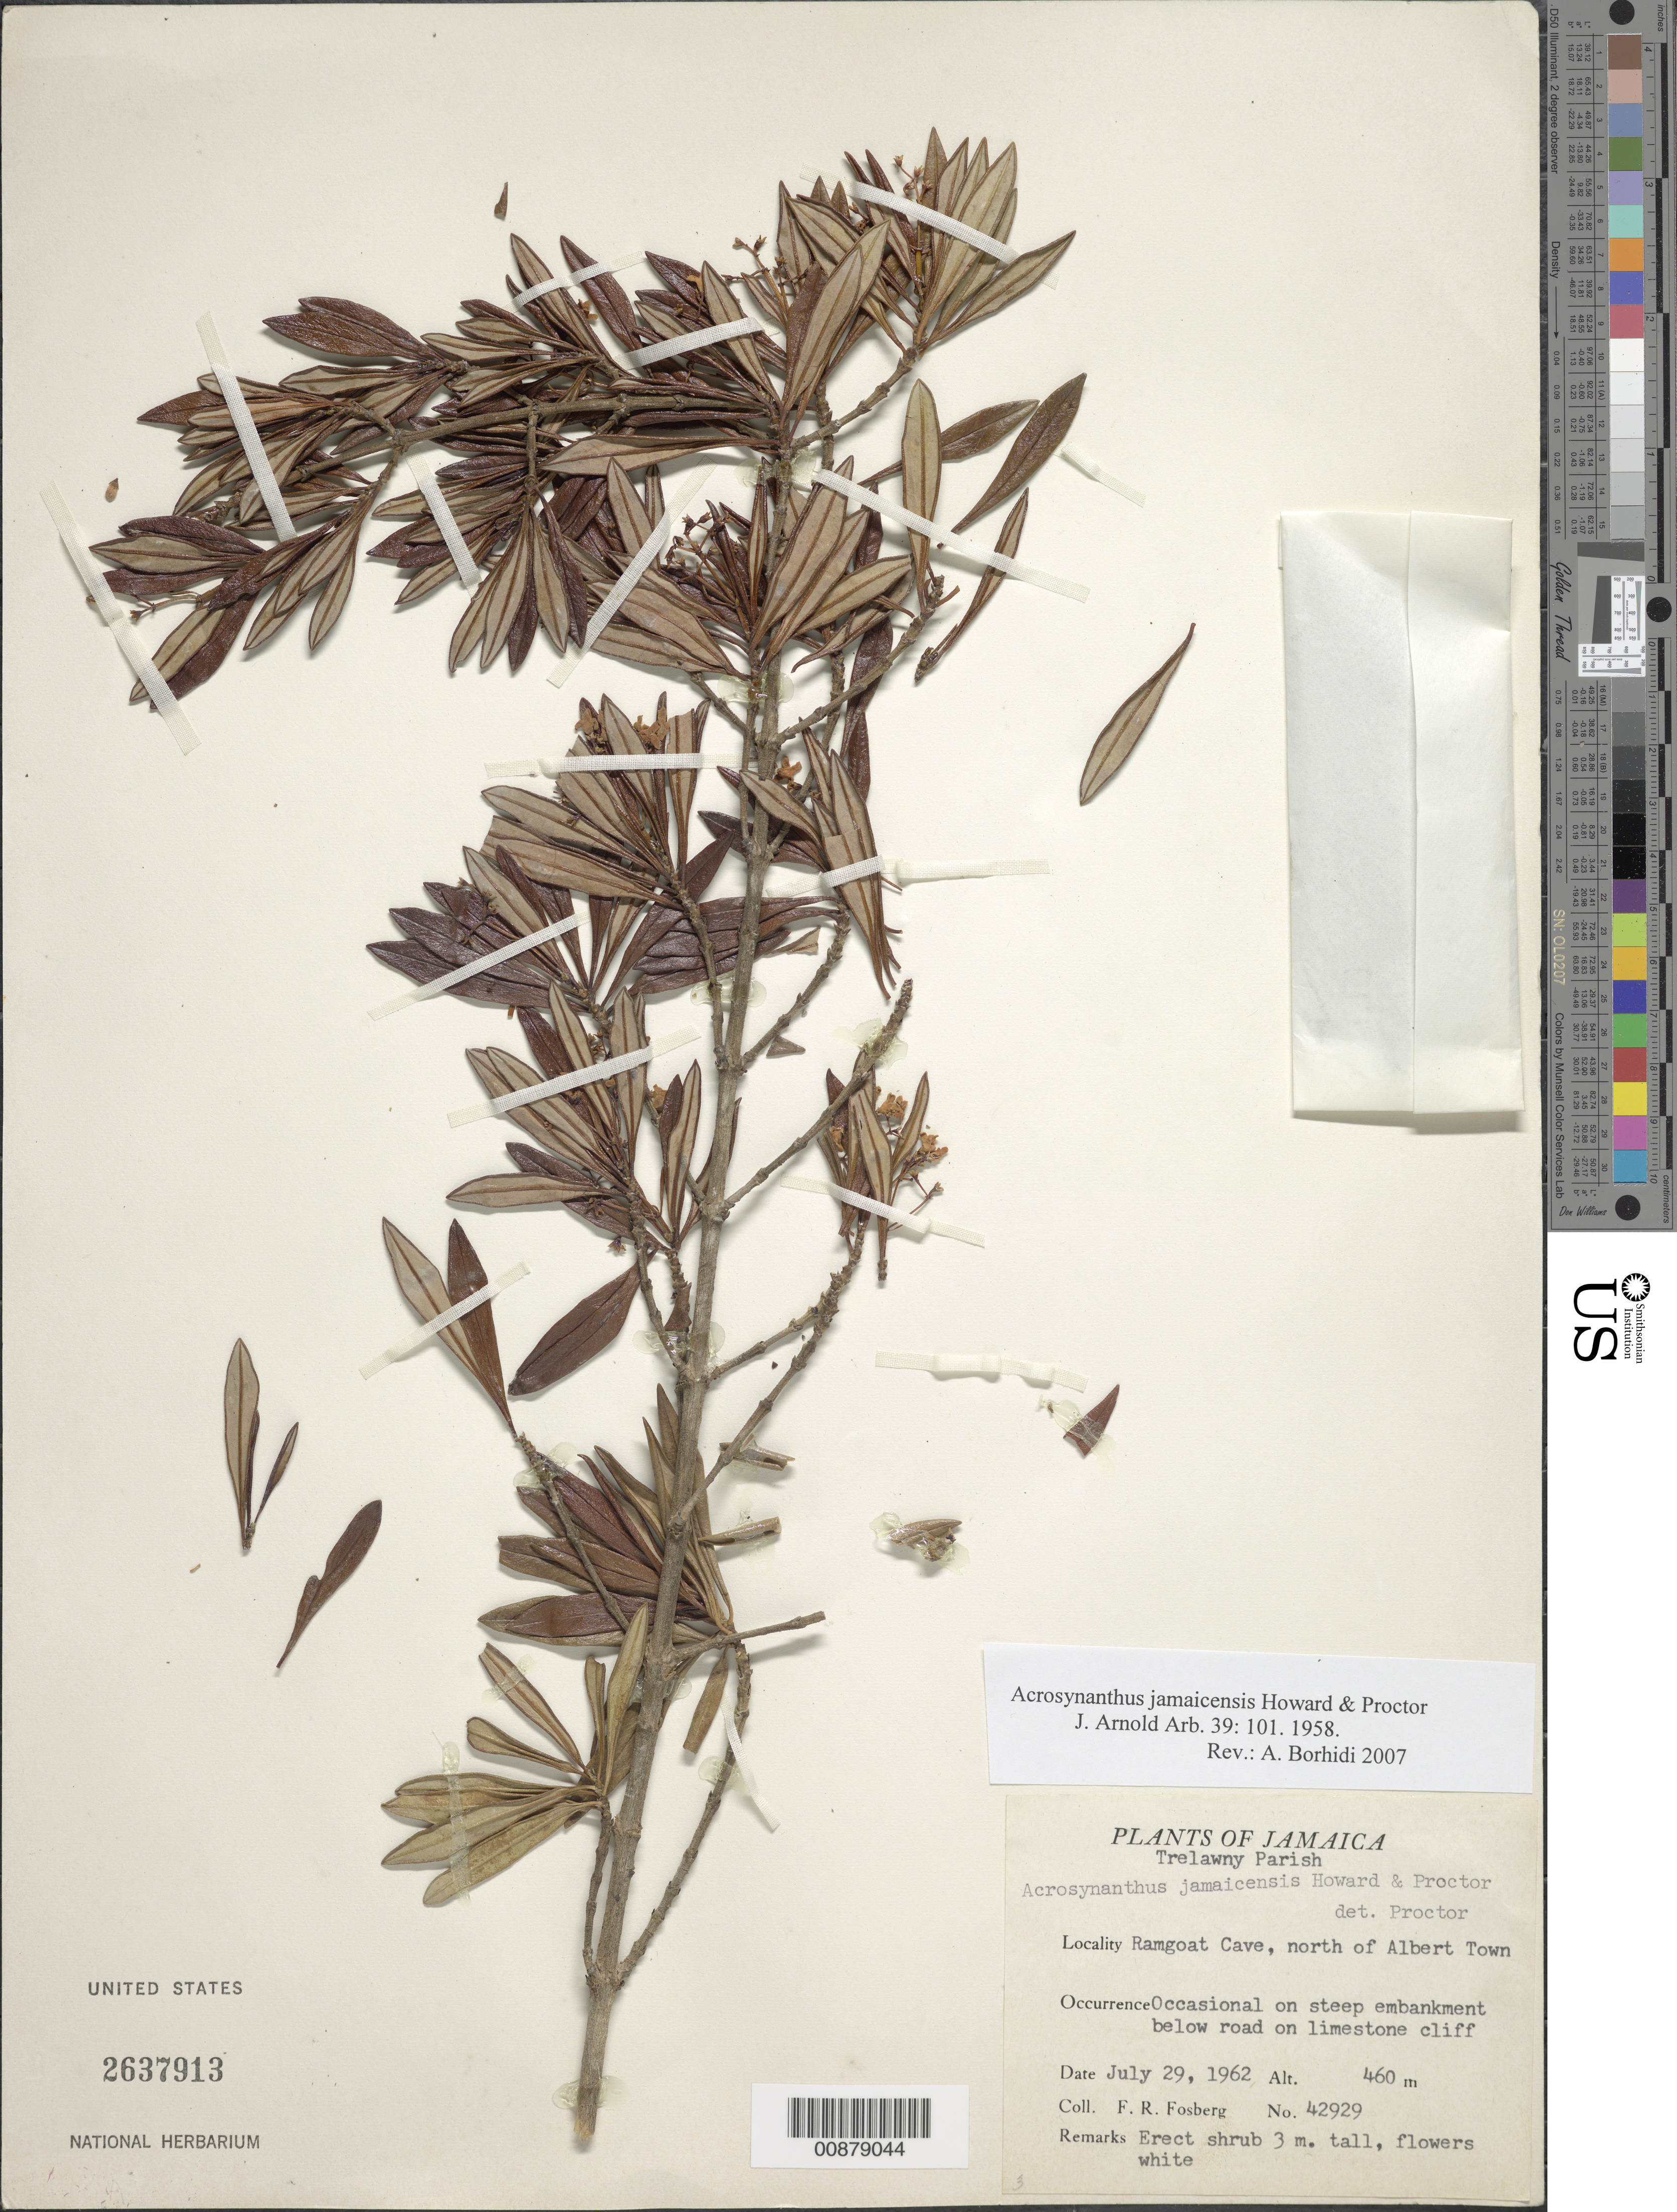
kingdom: Plantae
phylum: Tracheophyta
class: Magnoliopsida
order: Gentianales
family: Rubiaceae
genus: Acrosynanthus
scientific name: Acrosynanthus jamaicensis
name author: R.A. Howard & Proctor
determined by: Borhidi, Attila L.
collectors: F. R. Fosberg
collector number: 42929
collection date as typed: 29 Jul 1962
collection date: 1962-07-29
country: Jamaica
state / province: Trelawny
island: Jamaica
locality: Ramgoat Cave, N of Albert Town.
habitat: on steep embankment below road on limestone cliff.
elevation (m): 460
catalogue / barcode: US 2637913